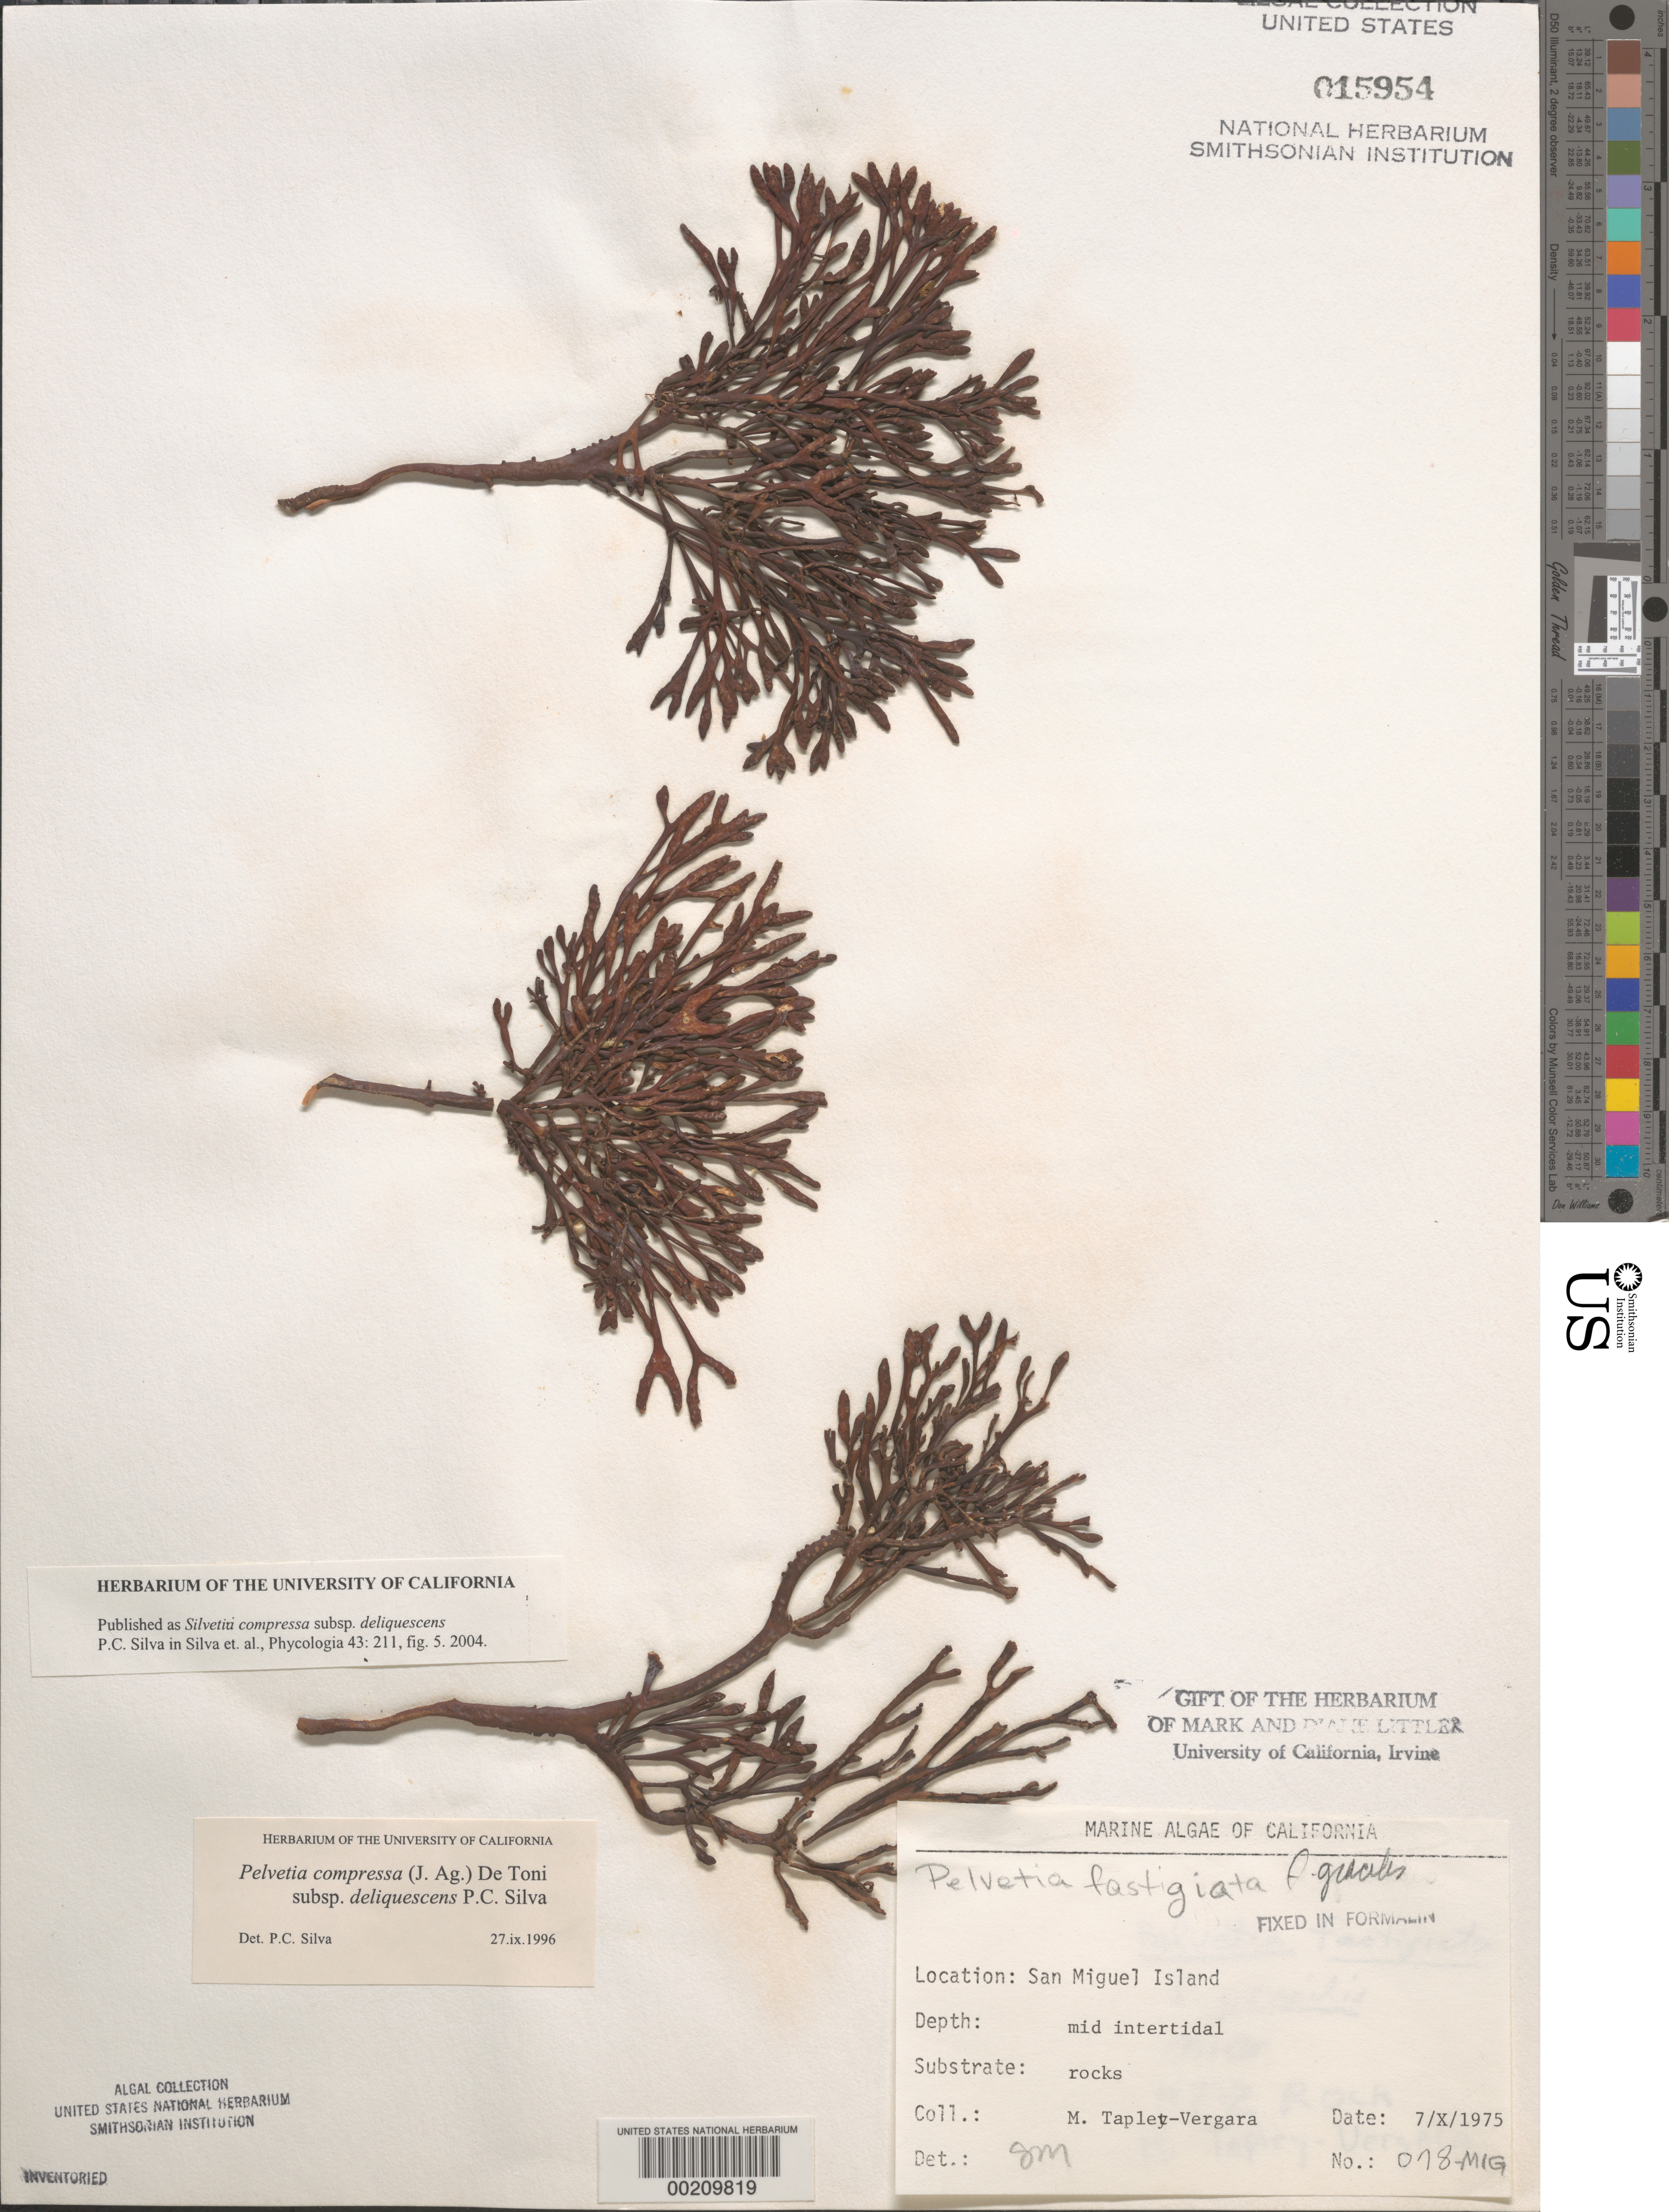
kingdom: Chromista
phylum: Ochrophyta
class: Phaeophyceae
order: Fucales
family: Fucaceae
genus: Silvetia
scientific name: Silvetia compressa subsp. deliquescens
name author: P.C. Silva in P.C. Silva et al.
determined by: Silva, P. C.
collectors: M. Tapley-Vergara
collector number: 078-MIG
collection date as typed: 07 Oct 1975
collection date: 1975-10-07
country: United States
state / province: California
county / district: Santa Barbara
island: San Miguel Island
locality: Cuyler Harbor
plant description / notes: BLM-SOCALBIGHT Rocky Intertidal Survey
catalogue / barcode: US 15954